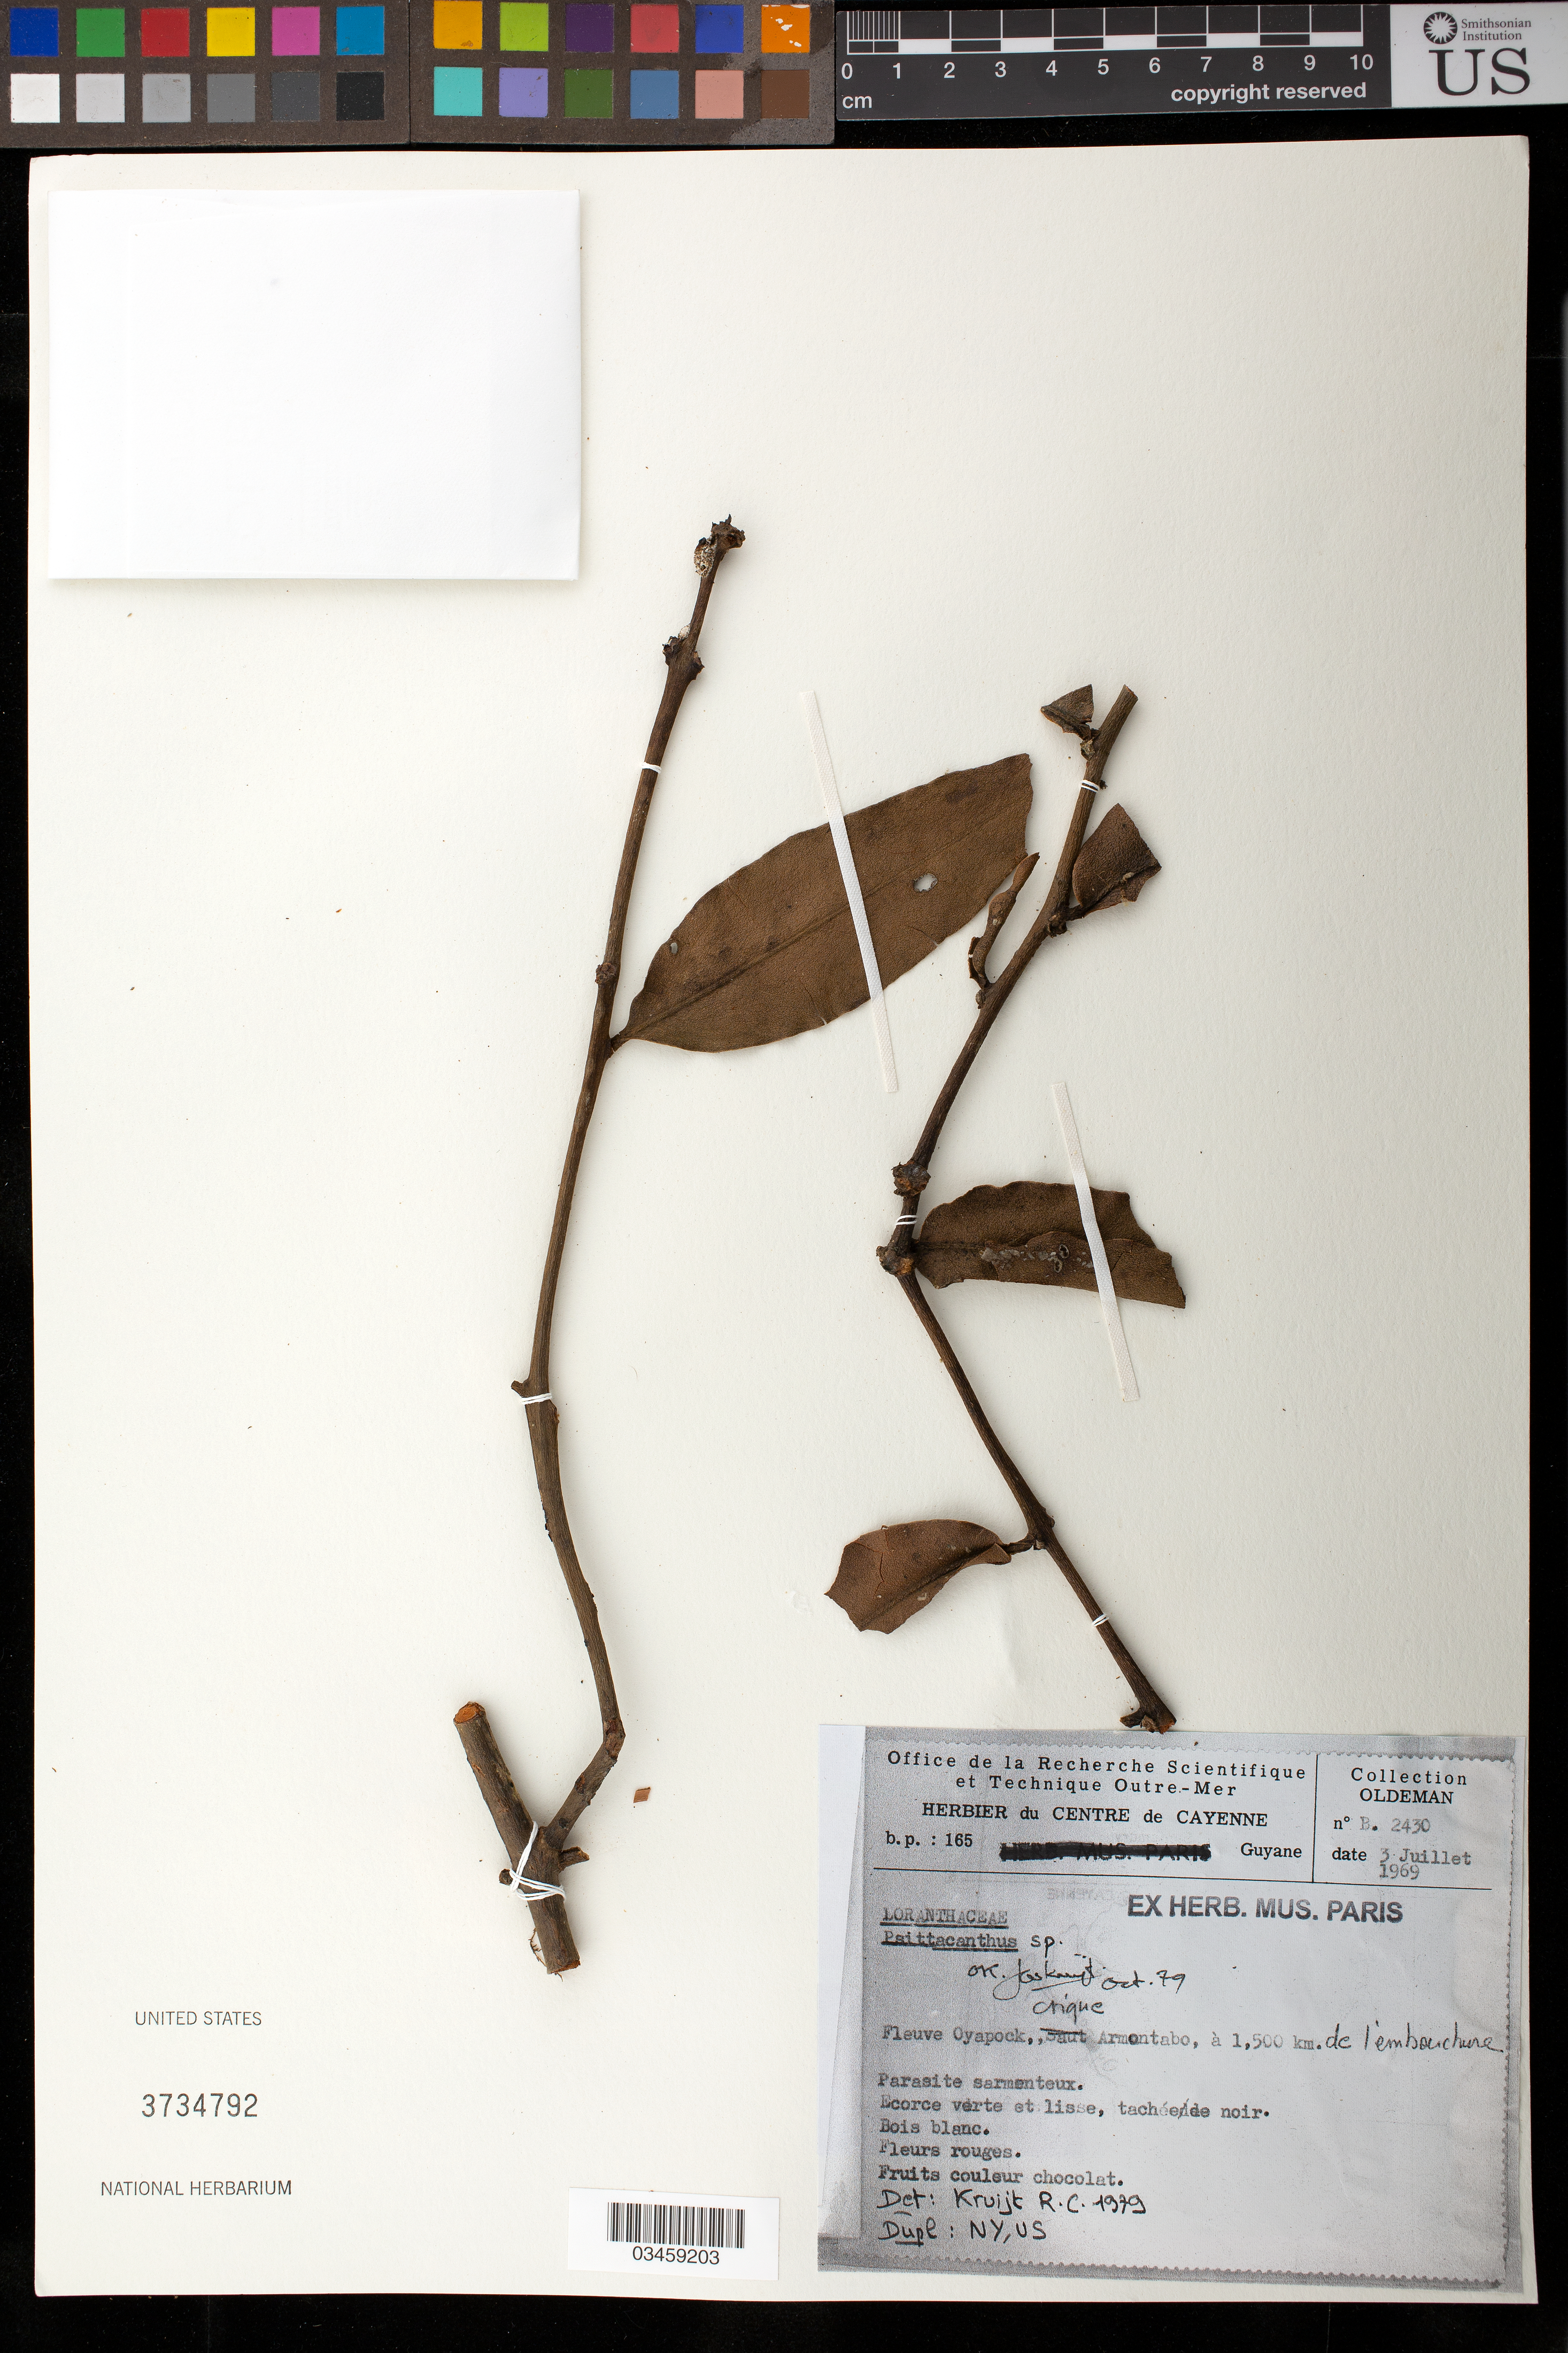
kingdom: Plantae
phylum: Tracheophyta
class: Magnoliopsida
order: Santalales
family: Loranthaceae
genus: Psittacanthus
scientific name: Psittacanthus sp.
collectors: R. Oldeman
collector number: B2430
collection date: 1969-07-03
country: French Guiana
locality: Fleuve Oyapock, crique Armontabo, à 1,500 km de l'embouchure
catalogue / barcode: US 3734789